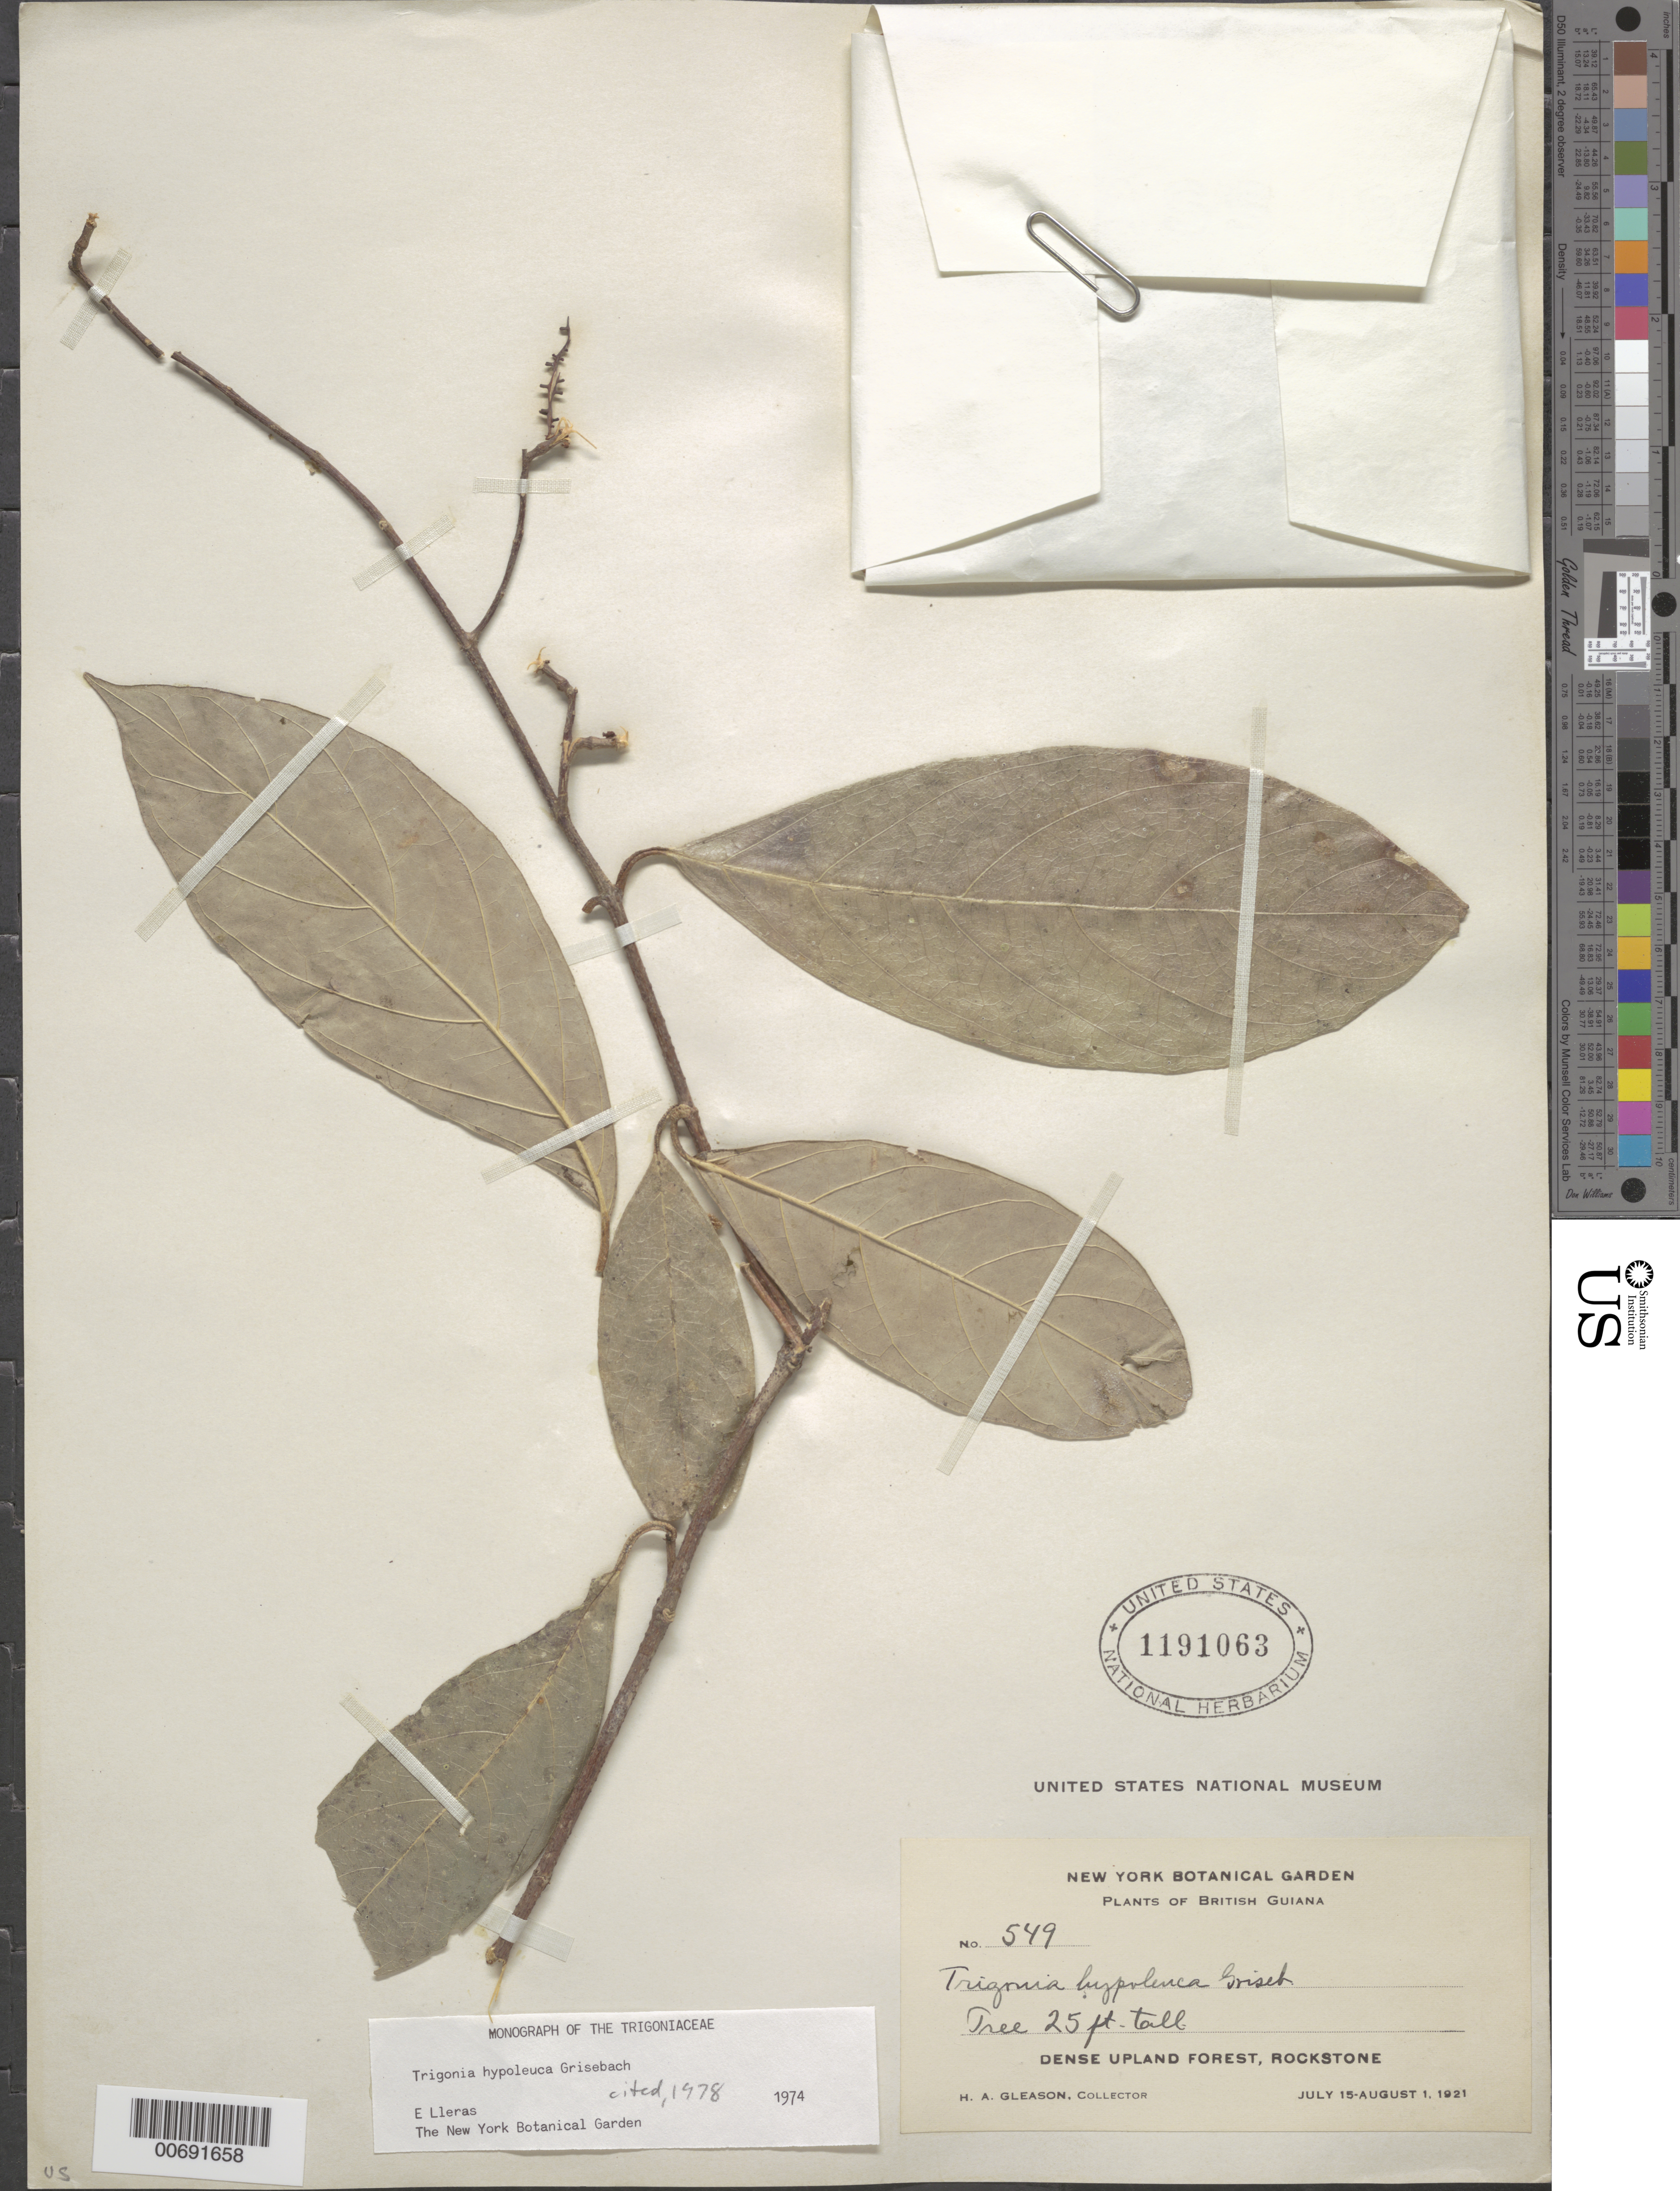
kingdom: Plantae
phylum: Tracheophyta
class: Magnoliopsida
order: Malpighiales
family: Trigoniaceae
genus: Trigonia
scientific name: Trigonia hypoleuca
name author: Griseb.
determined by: Lleras, E.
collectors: H. A. Gleason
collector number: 549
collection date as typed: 15-Jul-21 to 1-Aug-21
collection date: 1921-07-15/1921-08-01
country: Guyana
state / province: U. Demerara-Berbice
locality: Rockstone, in and about the village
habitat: Dense upland forest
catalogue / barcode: US 1191063